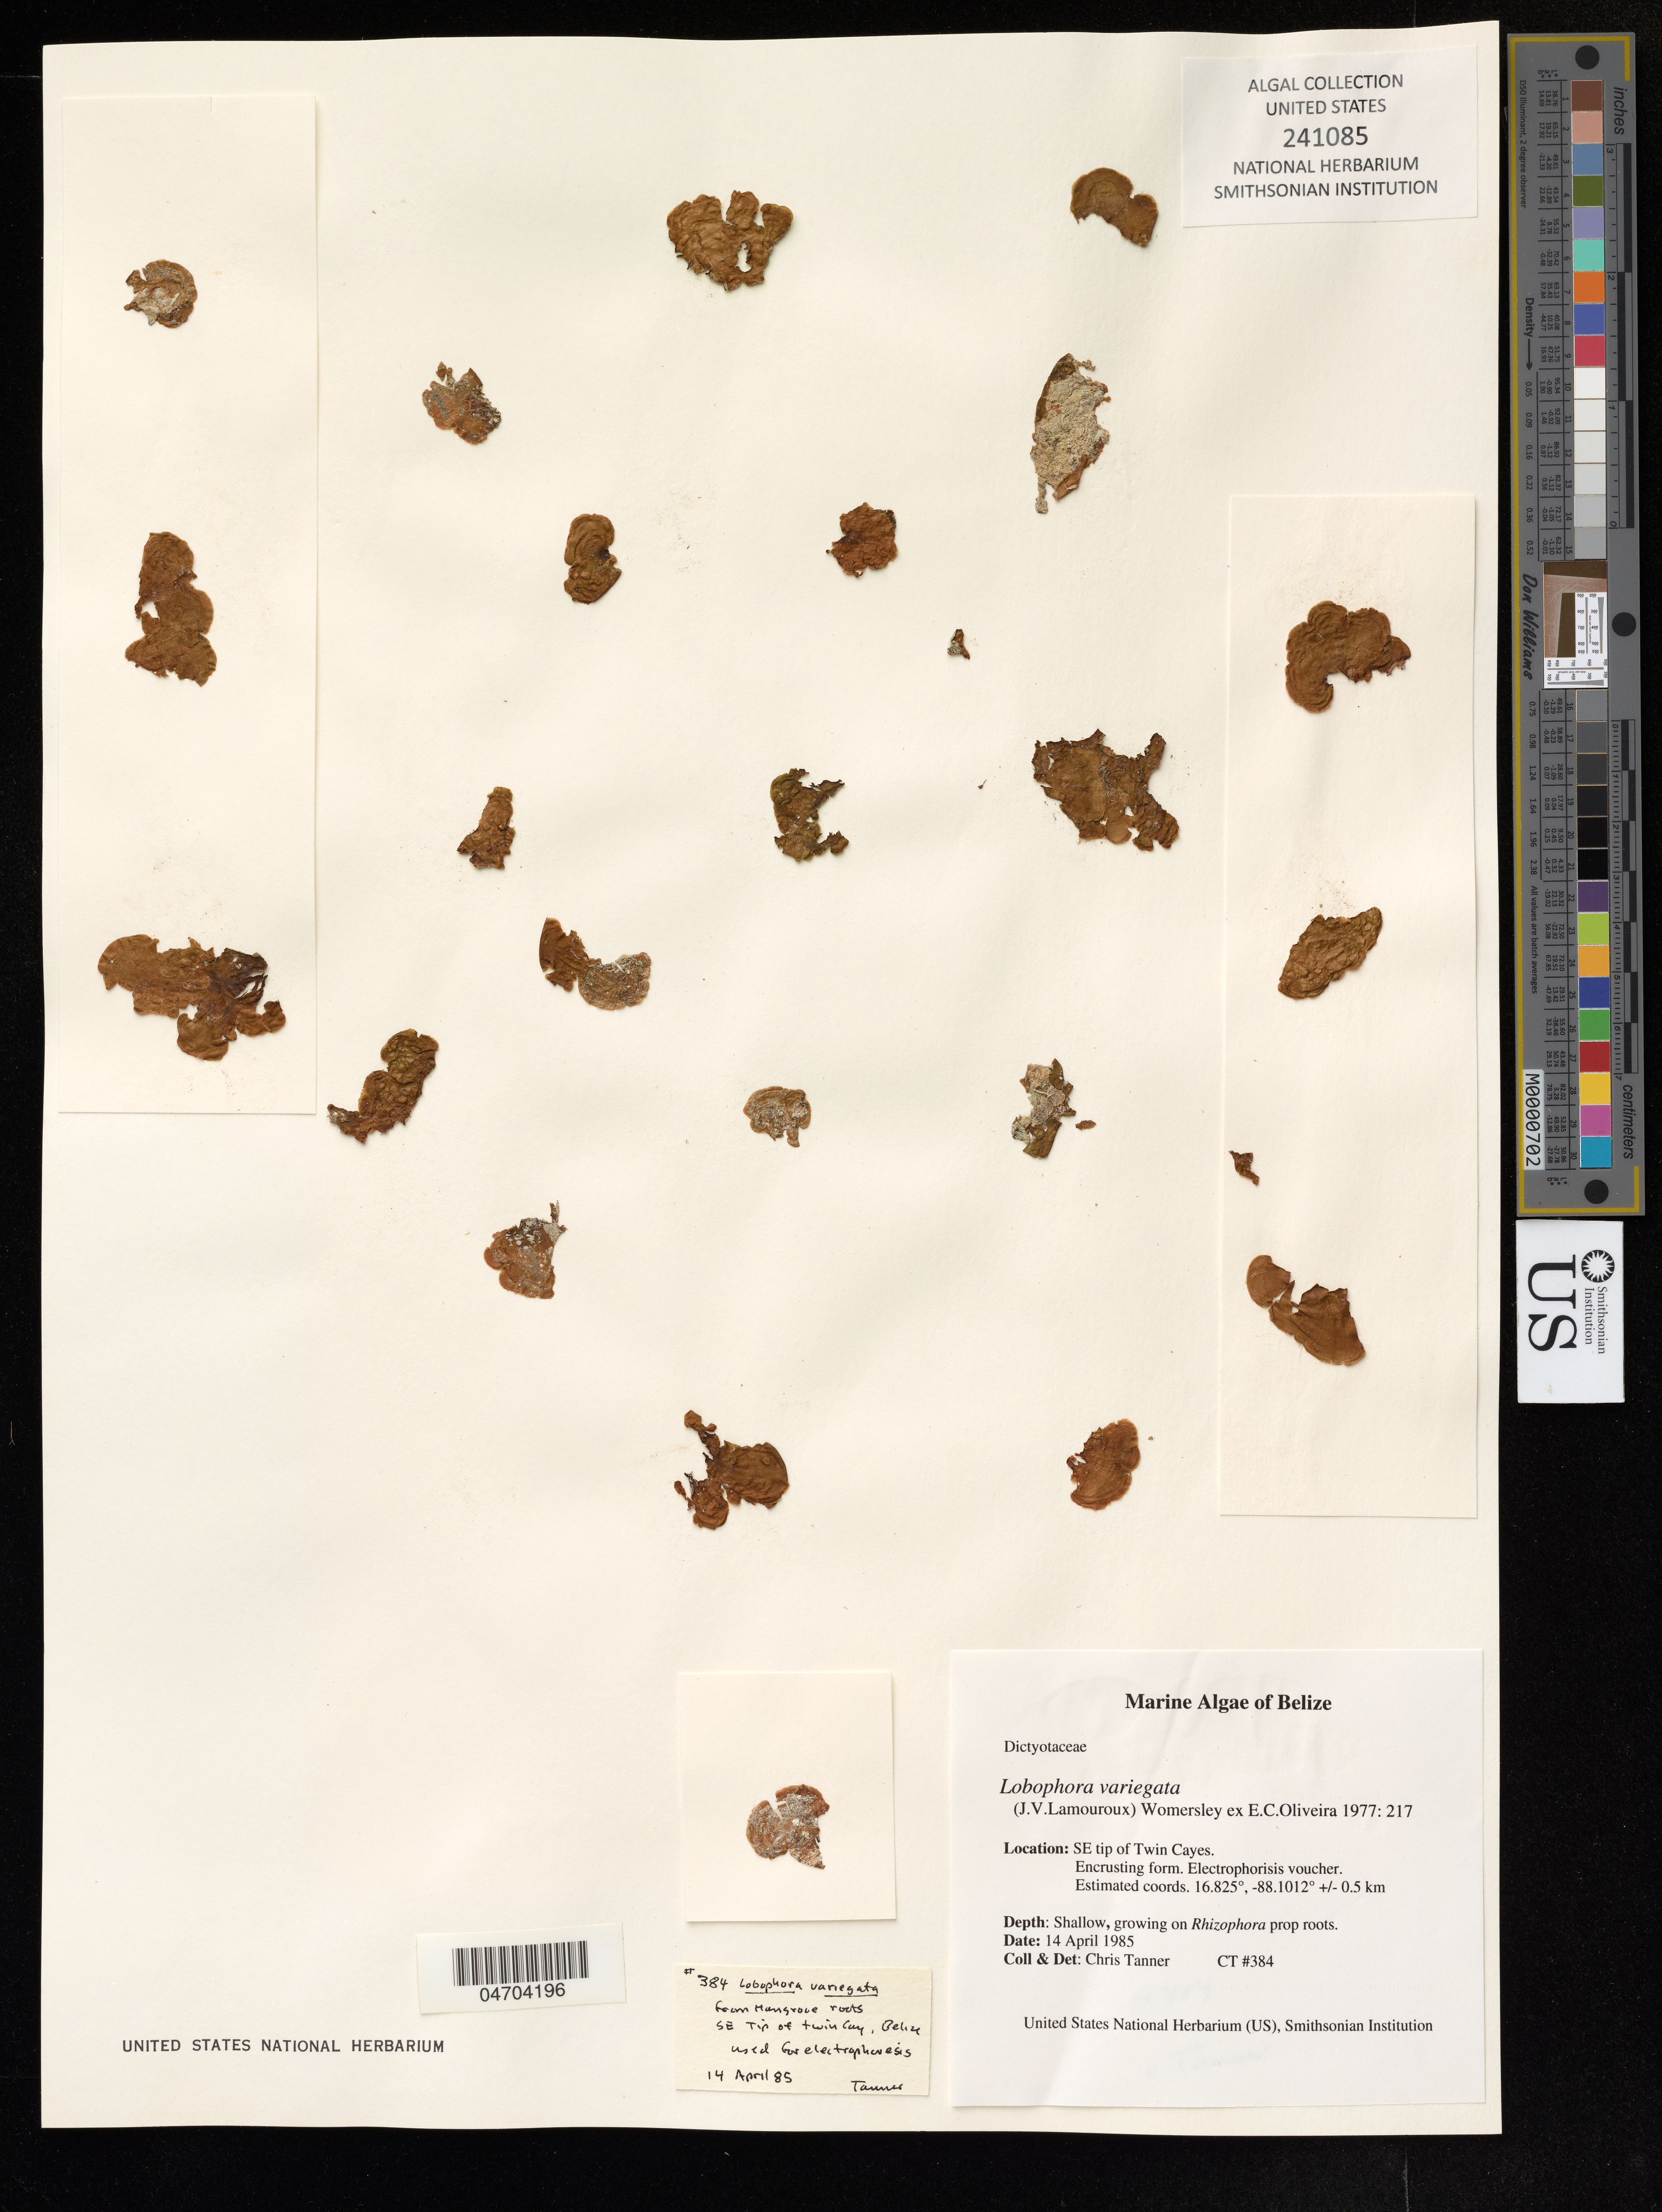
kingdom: Chromista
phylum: Ochrophyta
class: Phaeophyceae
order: Dictyotales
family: Dictyotaceae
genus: Lobophora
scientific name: Lobophora variegata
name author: (J.V.Lamouroux) Womersley & E.C. Oliveira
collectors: C. Tanner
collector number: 384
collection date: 1985-04-14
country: Belize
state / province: Belize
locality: SE tip of Twin Cayes.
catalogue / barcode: US 241085